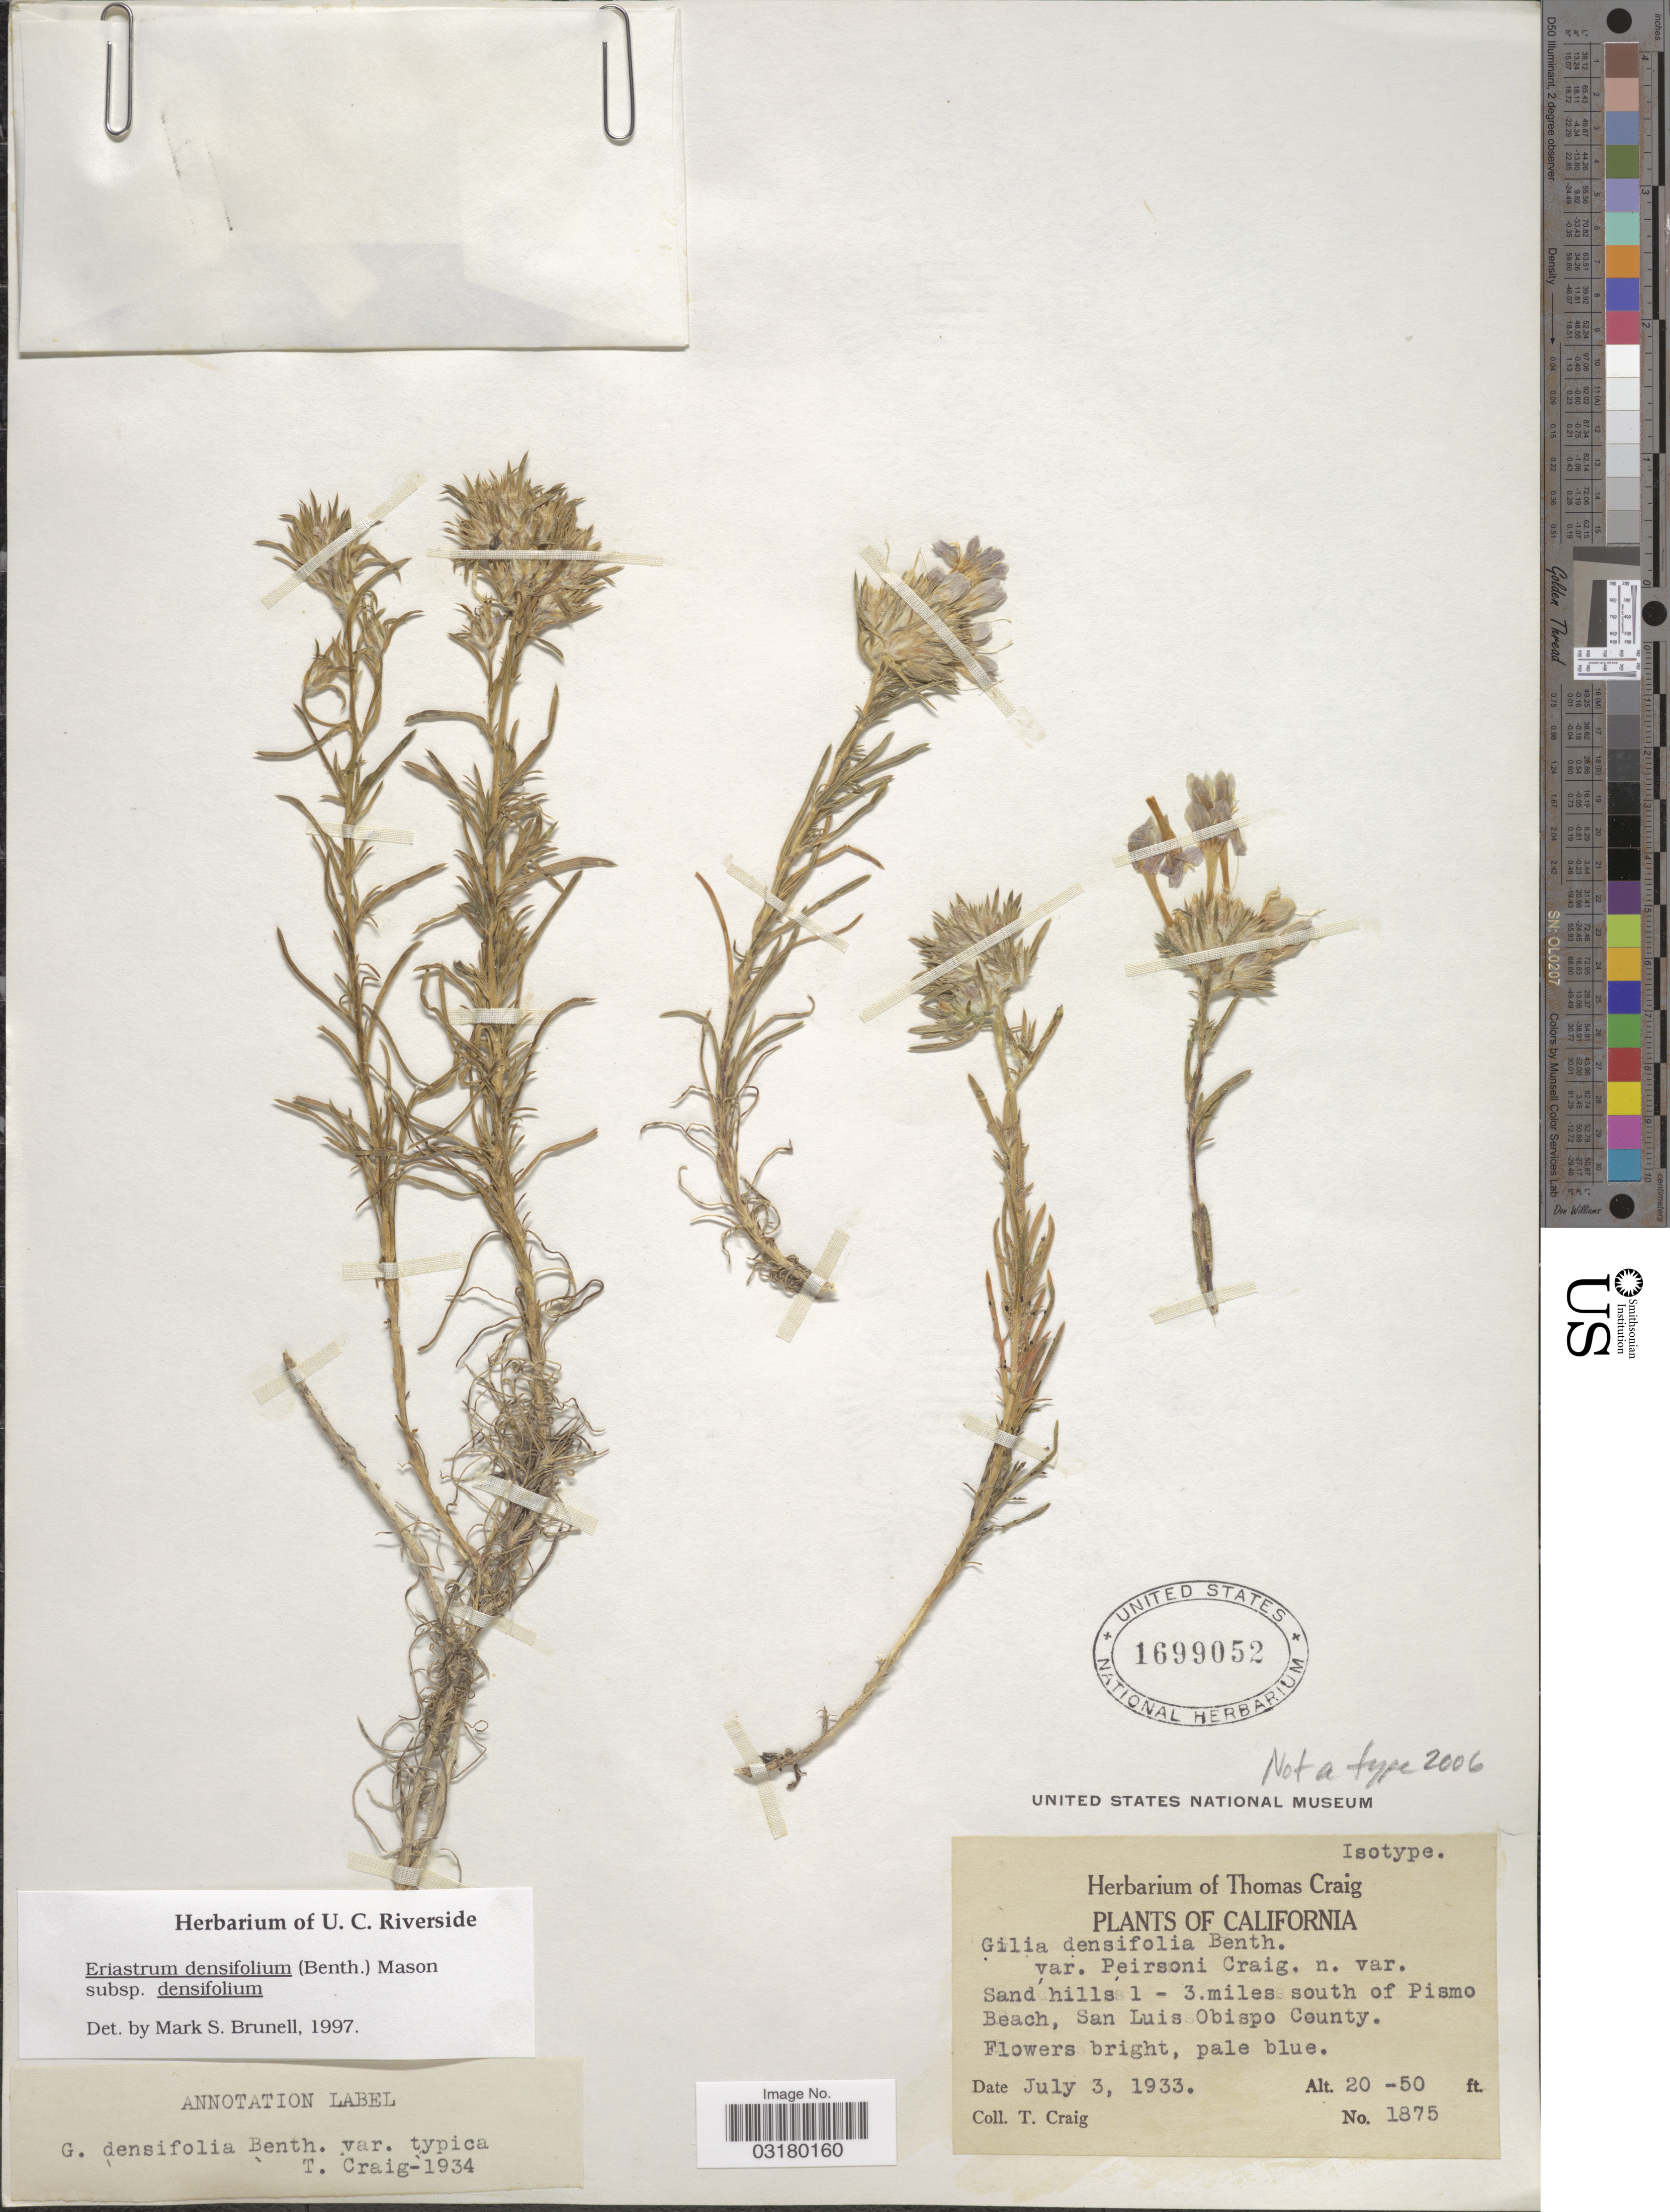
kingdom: Plantae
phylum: Tracheophyta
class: Magnoliopsida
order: Ericales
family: Polemoniaceae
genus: Eriastrum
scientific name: Eriastrum densifolium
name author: (Benth.) H. Mason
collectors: T. Craig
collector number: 1875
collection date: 1933-07-03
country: United States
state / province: California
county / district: San Luis Obispo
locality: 1-3 miles south of Pismo Beach, San Luis Obispo County.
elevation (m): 6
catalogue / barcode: US 1699052